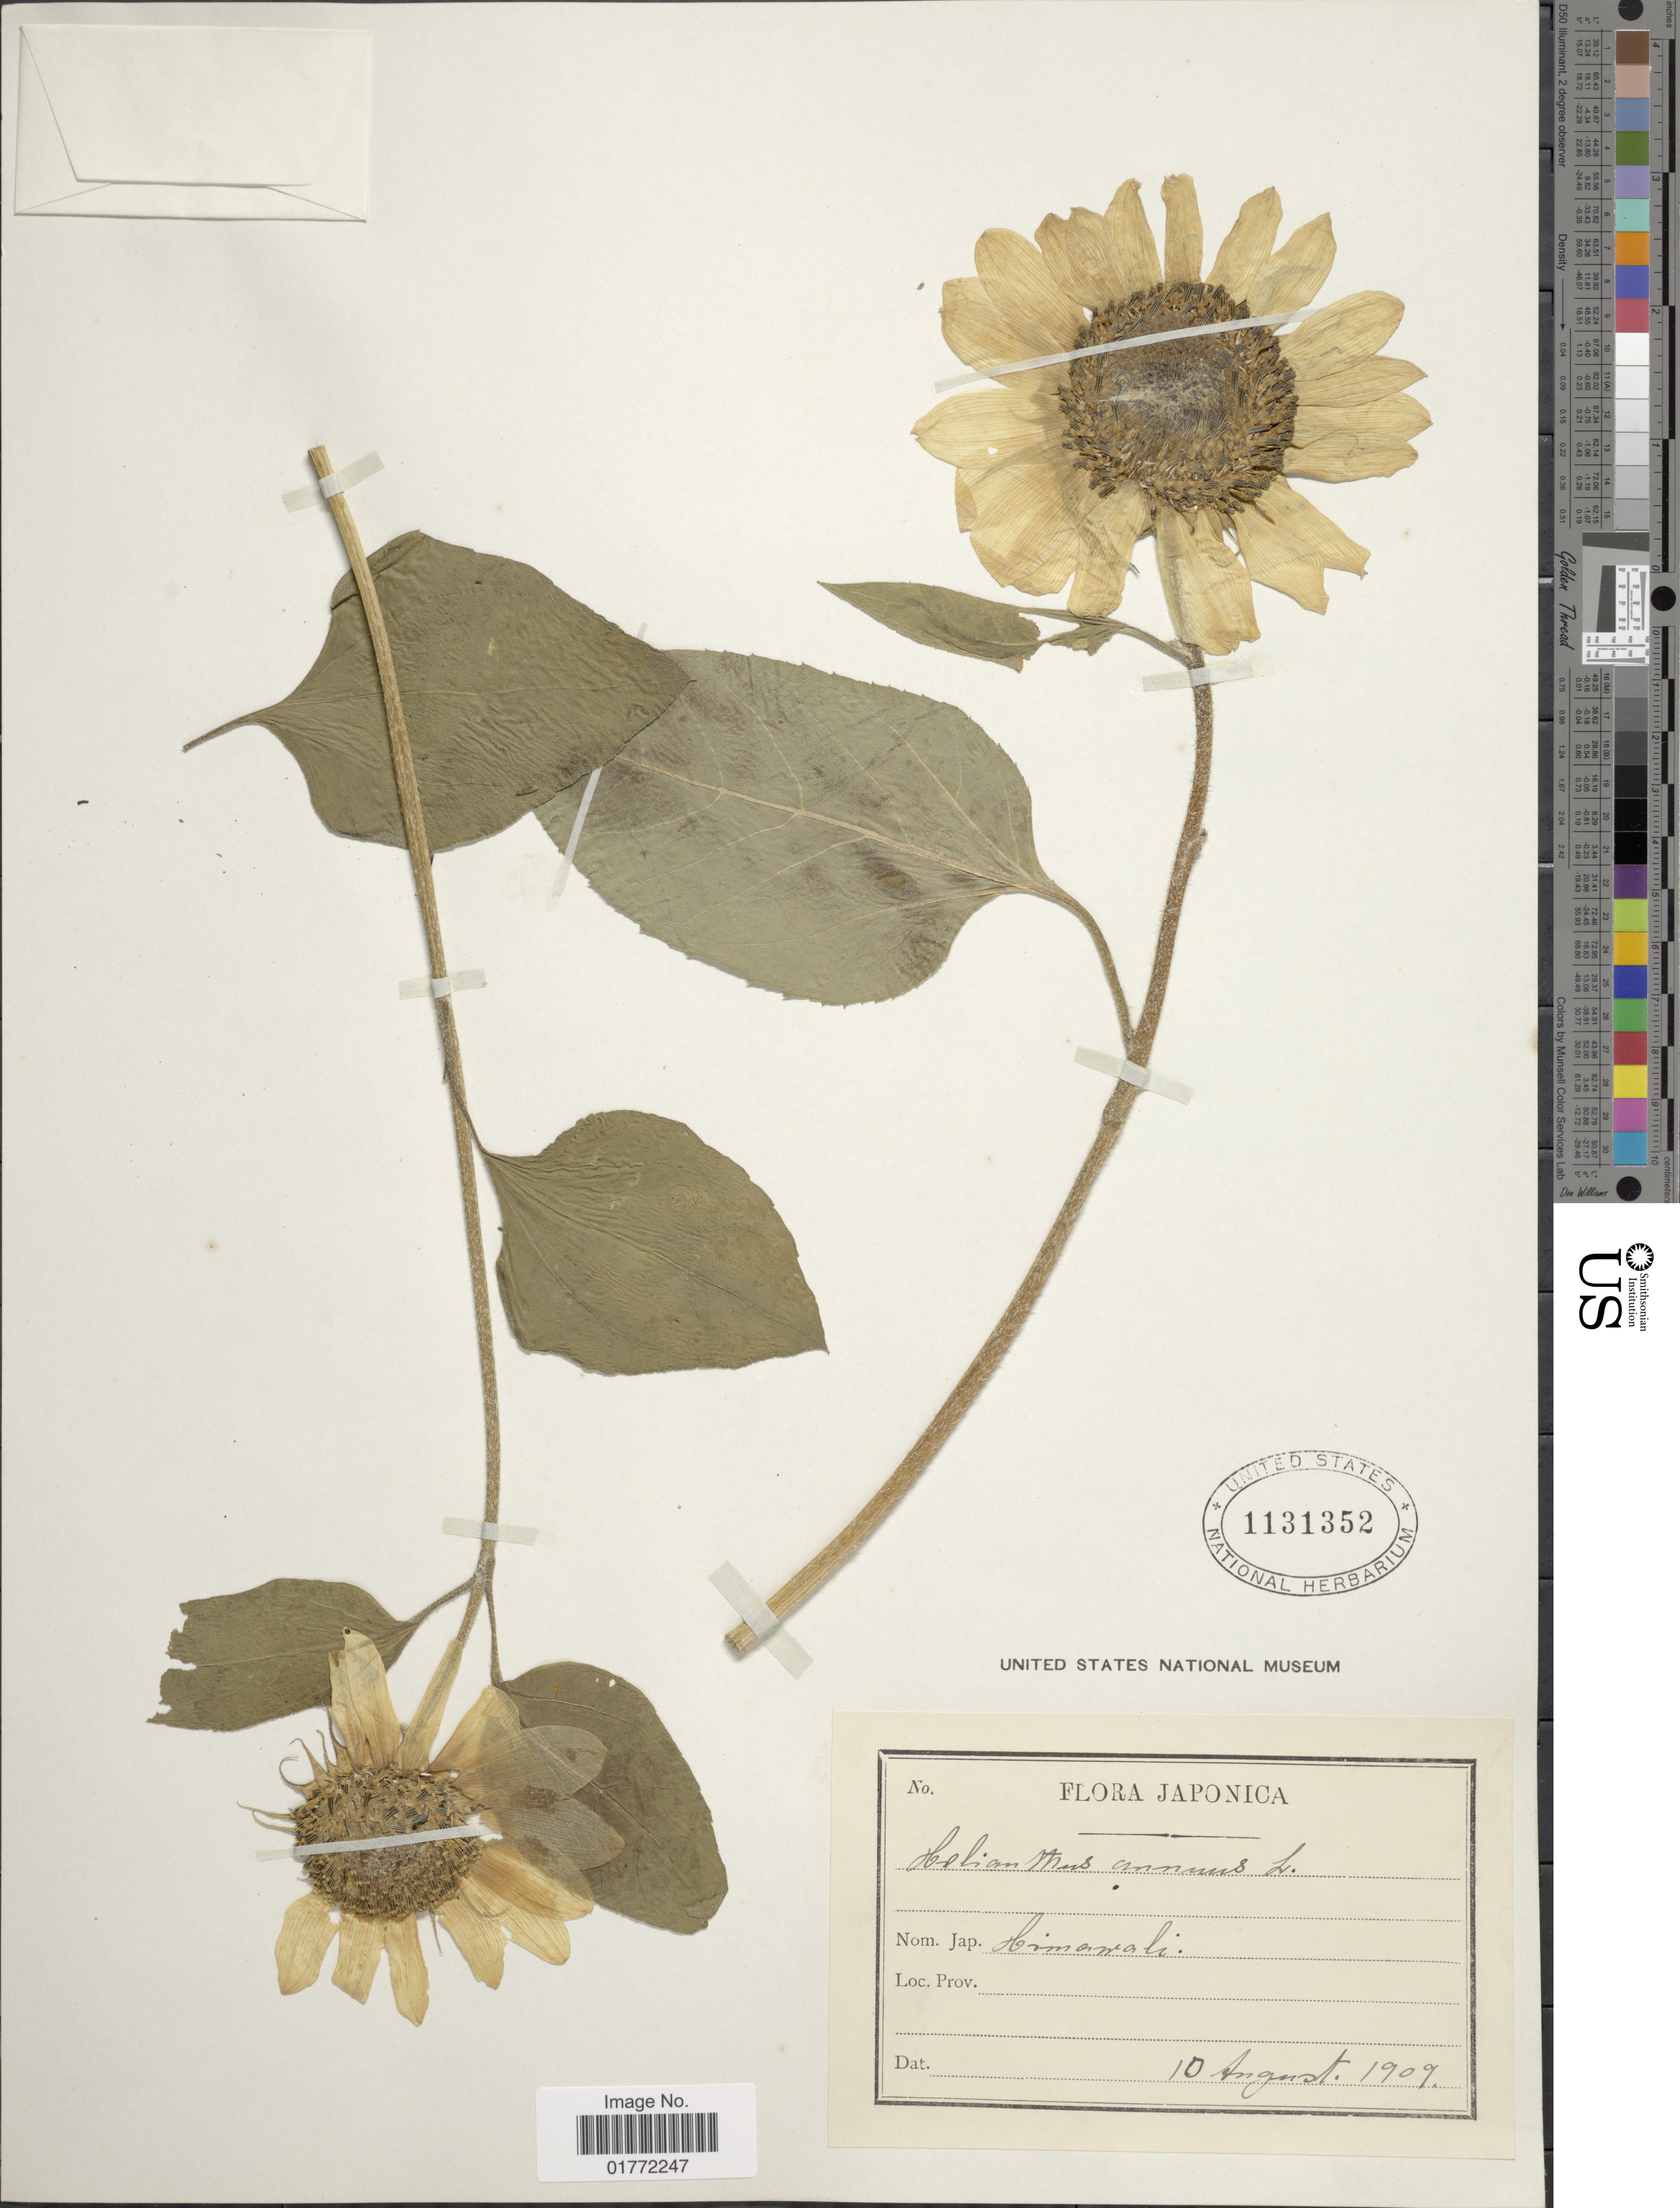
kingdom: Plantae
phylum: Tracheophyta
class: Magnoliopsida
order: Asterales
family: Asteraceae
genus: Helianthus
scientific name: Helianthus annuus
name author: L.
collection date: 1909-08-10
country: Japan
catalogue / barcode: US 1131352